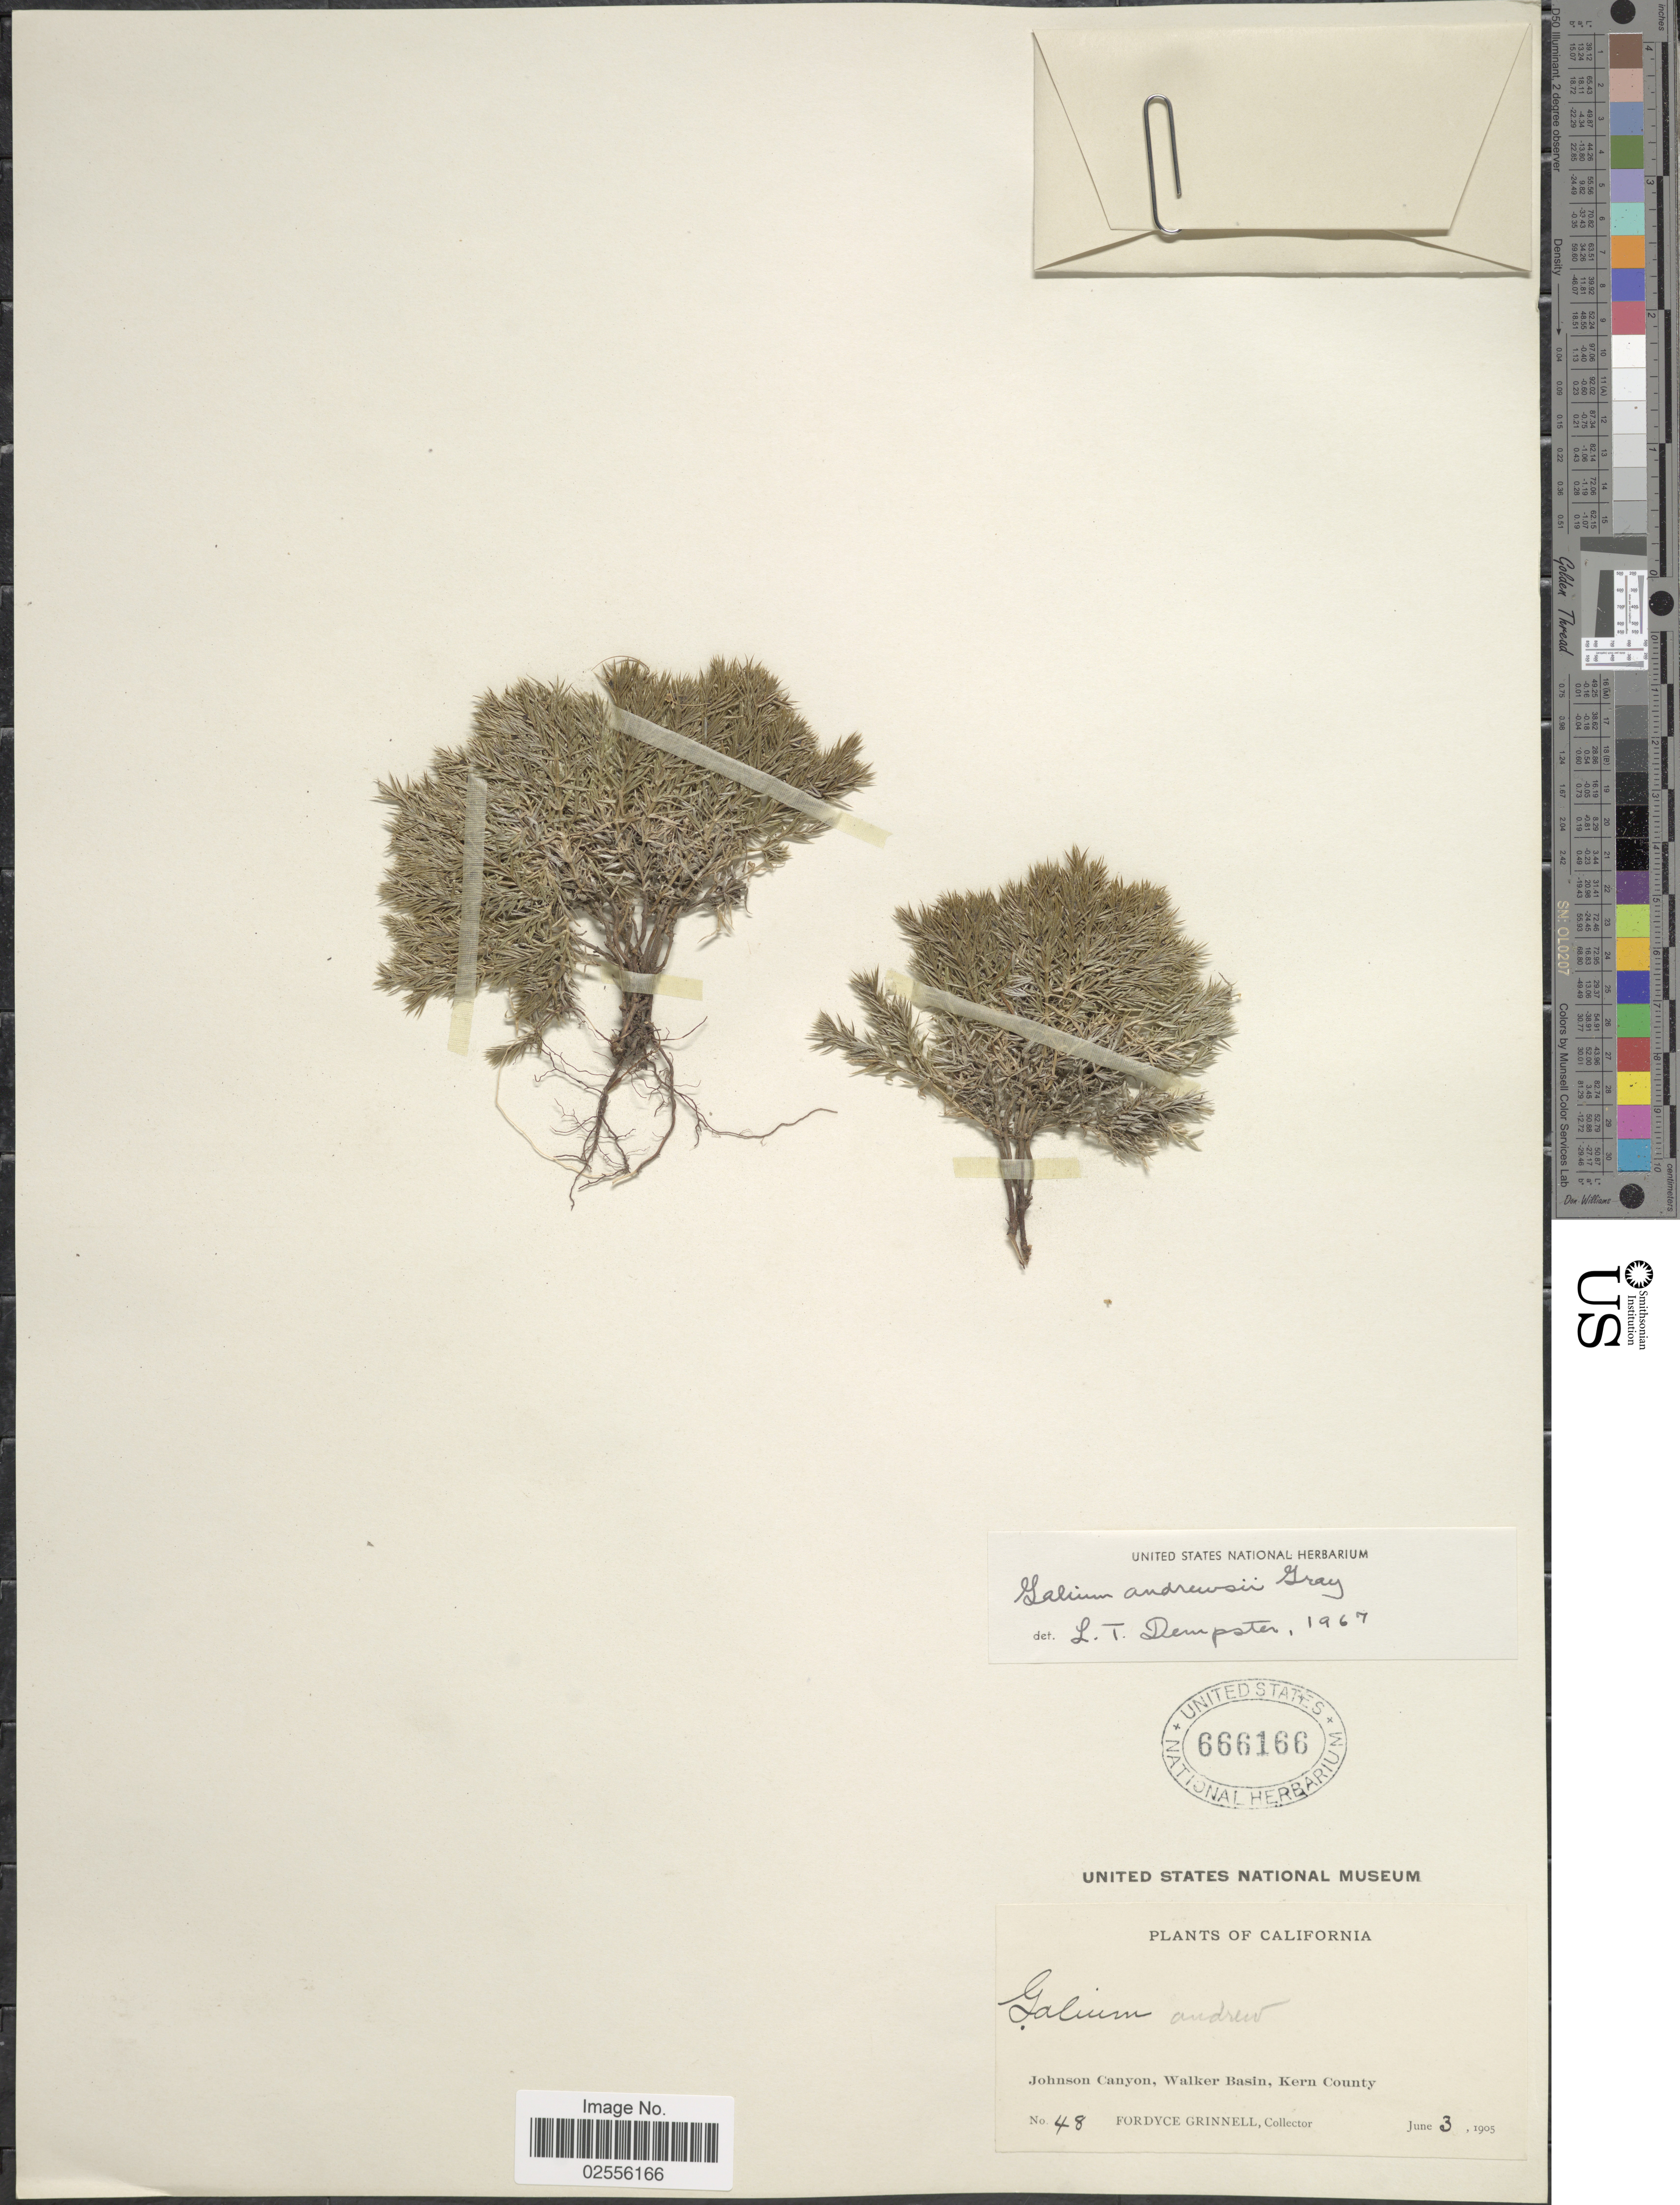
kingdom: Plantae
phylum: Tracheophyta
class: Magnoliopsida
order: Gentianales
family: Rubiaceae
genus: Galium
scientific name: Galium andrewsii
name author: A. Gray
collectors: F. Grinnell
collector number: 48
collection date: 1905-06-03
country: United States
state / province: California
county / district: Kern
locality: Johnson Canyon, Walker Basin, Kern County.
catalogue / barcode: US 666166